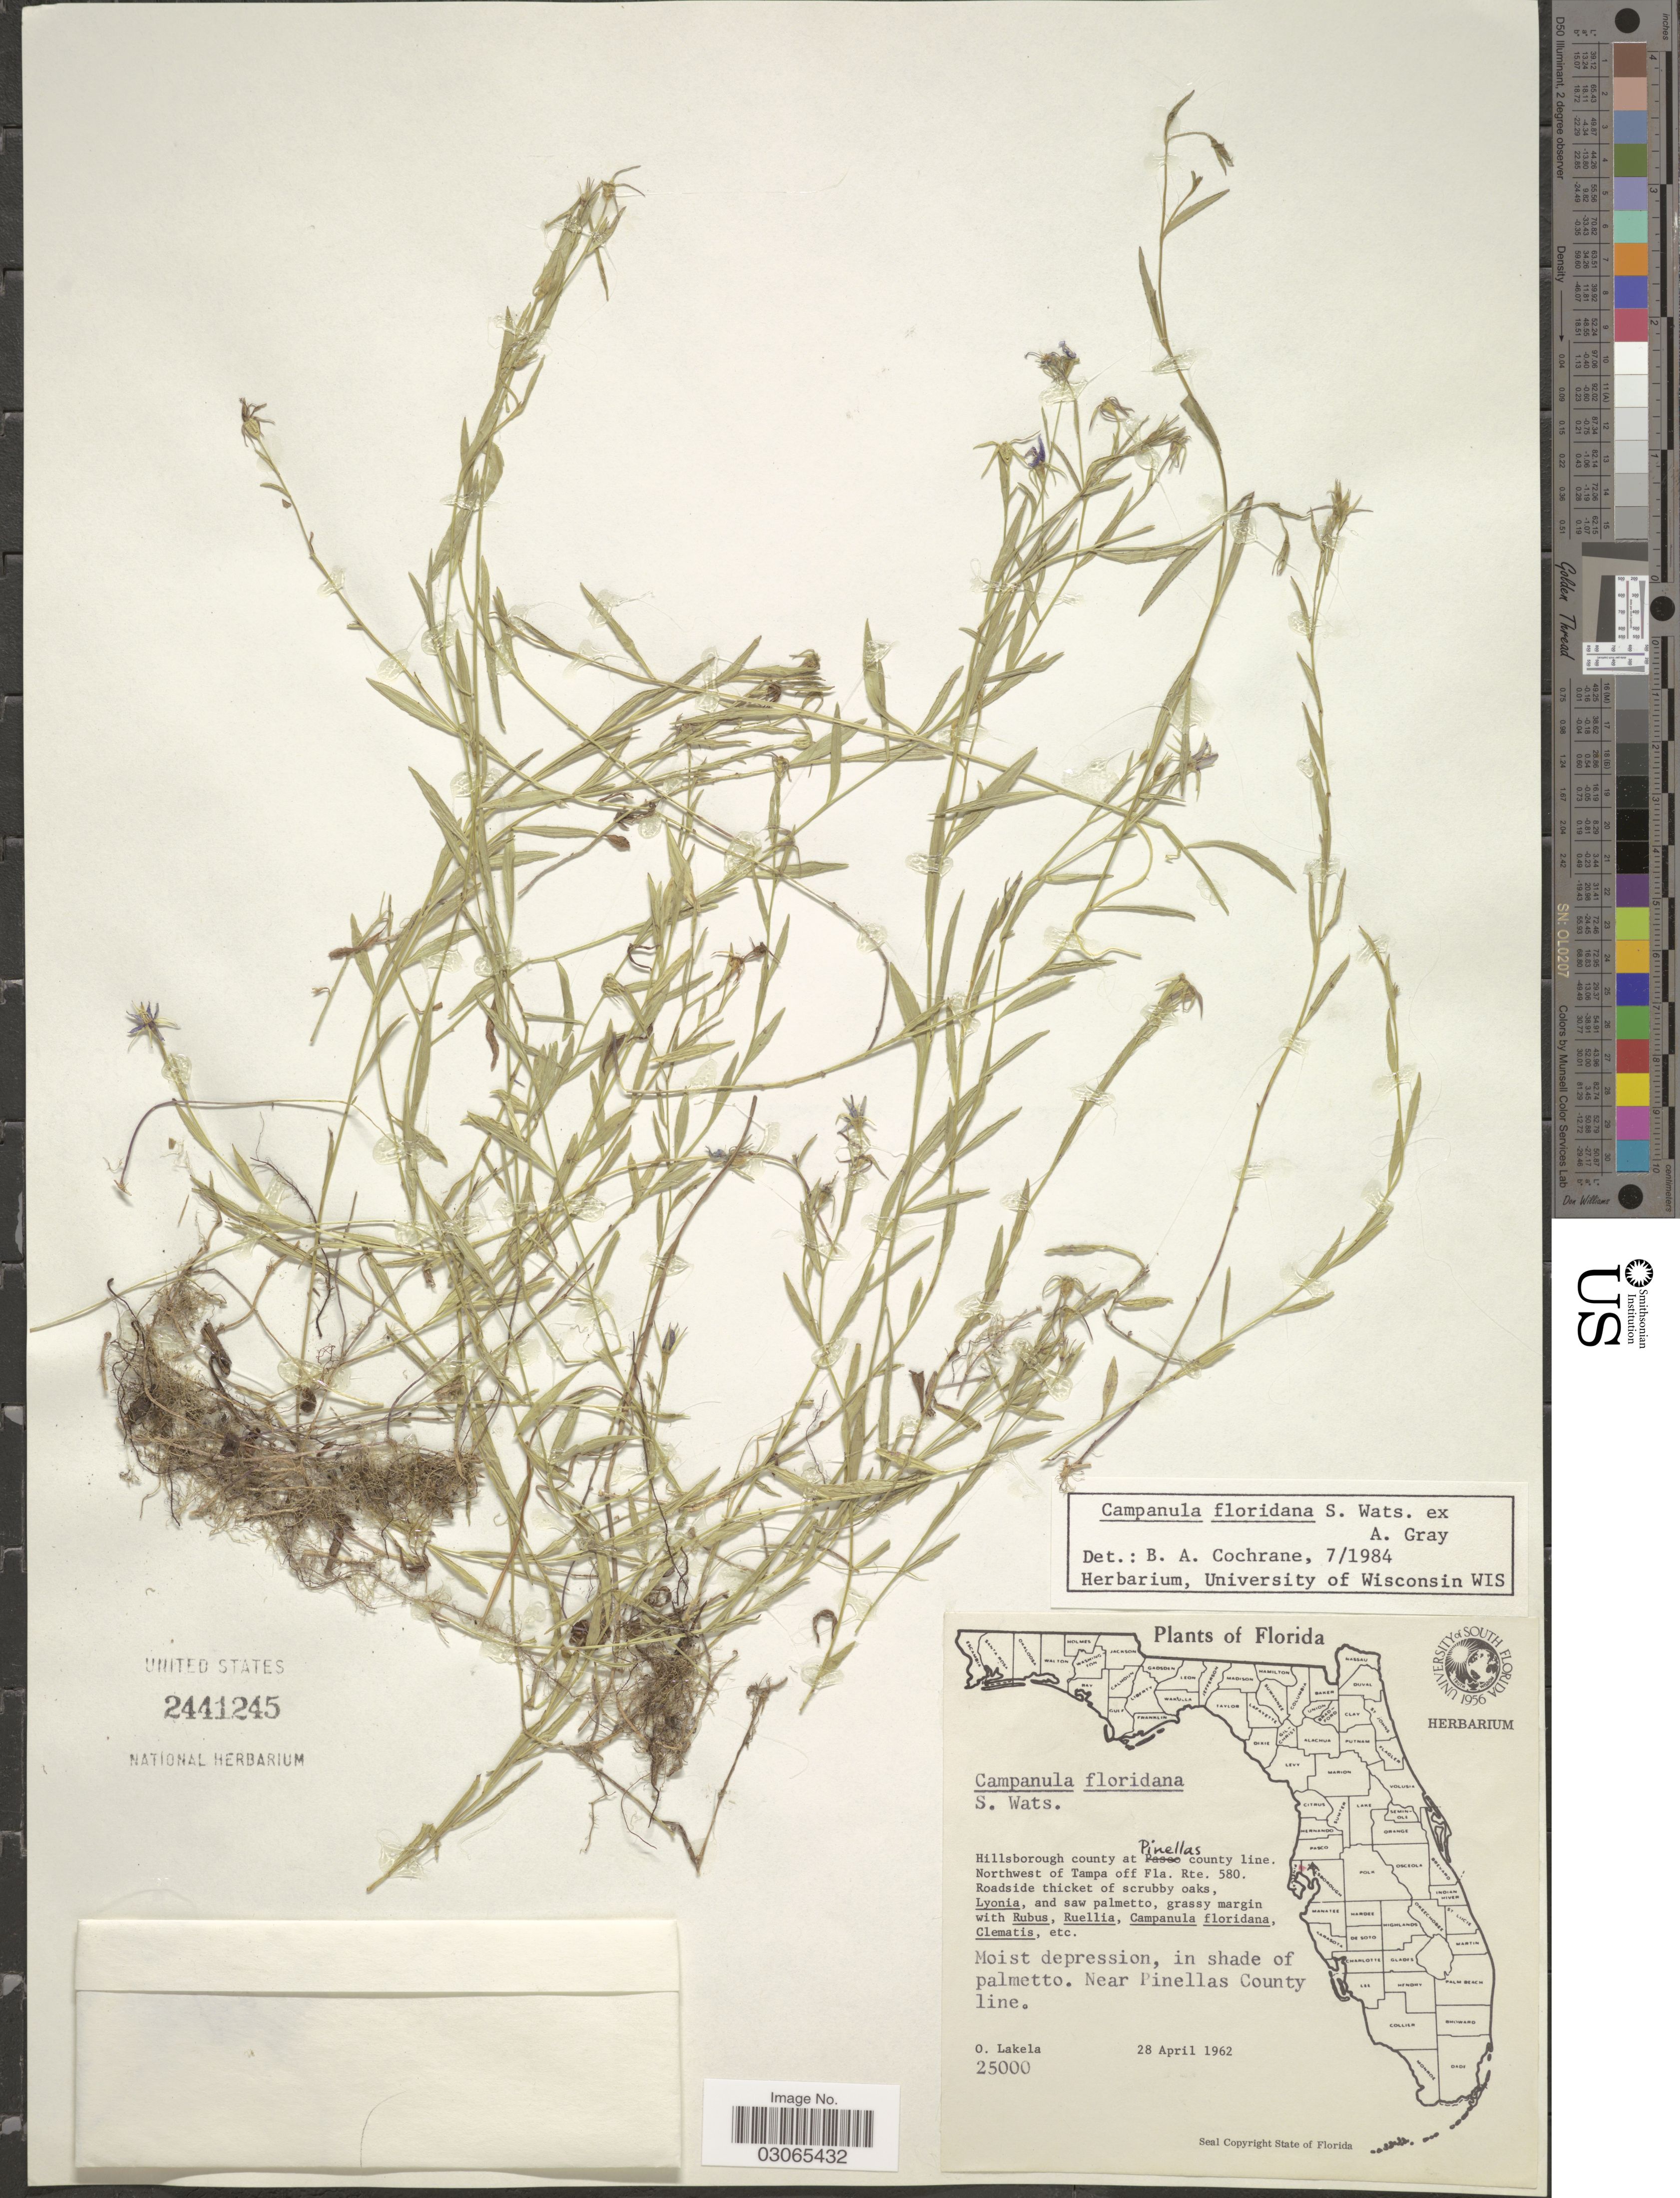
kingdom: Plantae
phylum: Tracheophyta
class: Magnoliopsida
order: Asterales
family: Campanulaceae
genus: Campanula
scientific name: Campanula floridana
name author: S. Watson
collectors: O. Lakela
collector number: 25000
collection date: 1962-04-28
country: United States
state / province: Florida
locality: Hillsborough county at Pinellas county line. Northwest of Tampa off Fla. Rte. 580.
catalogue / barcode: US 2441245